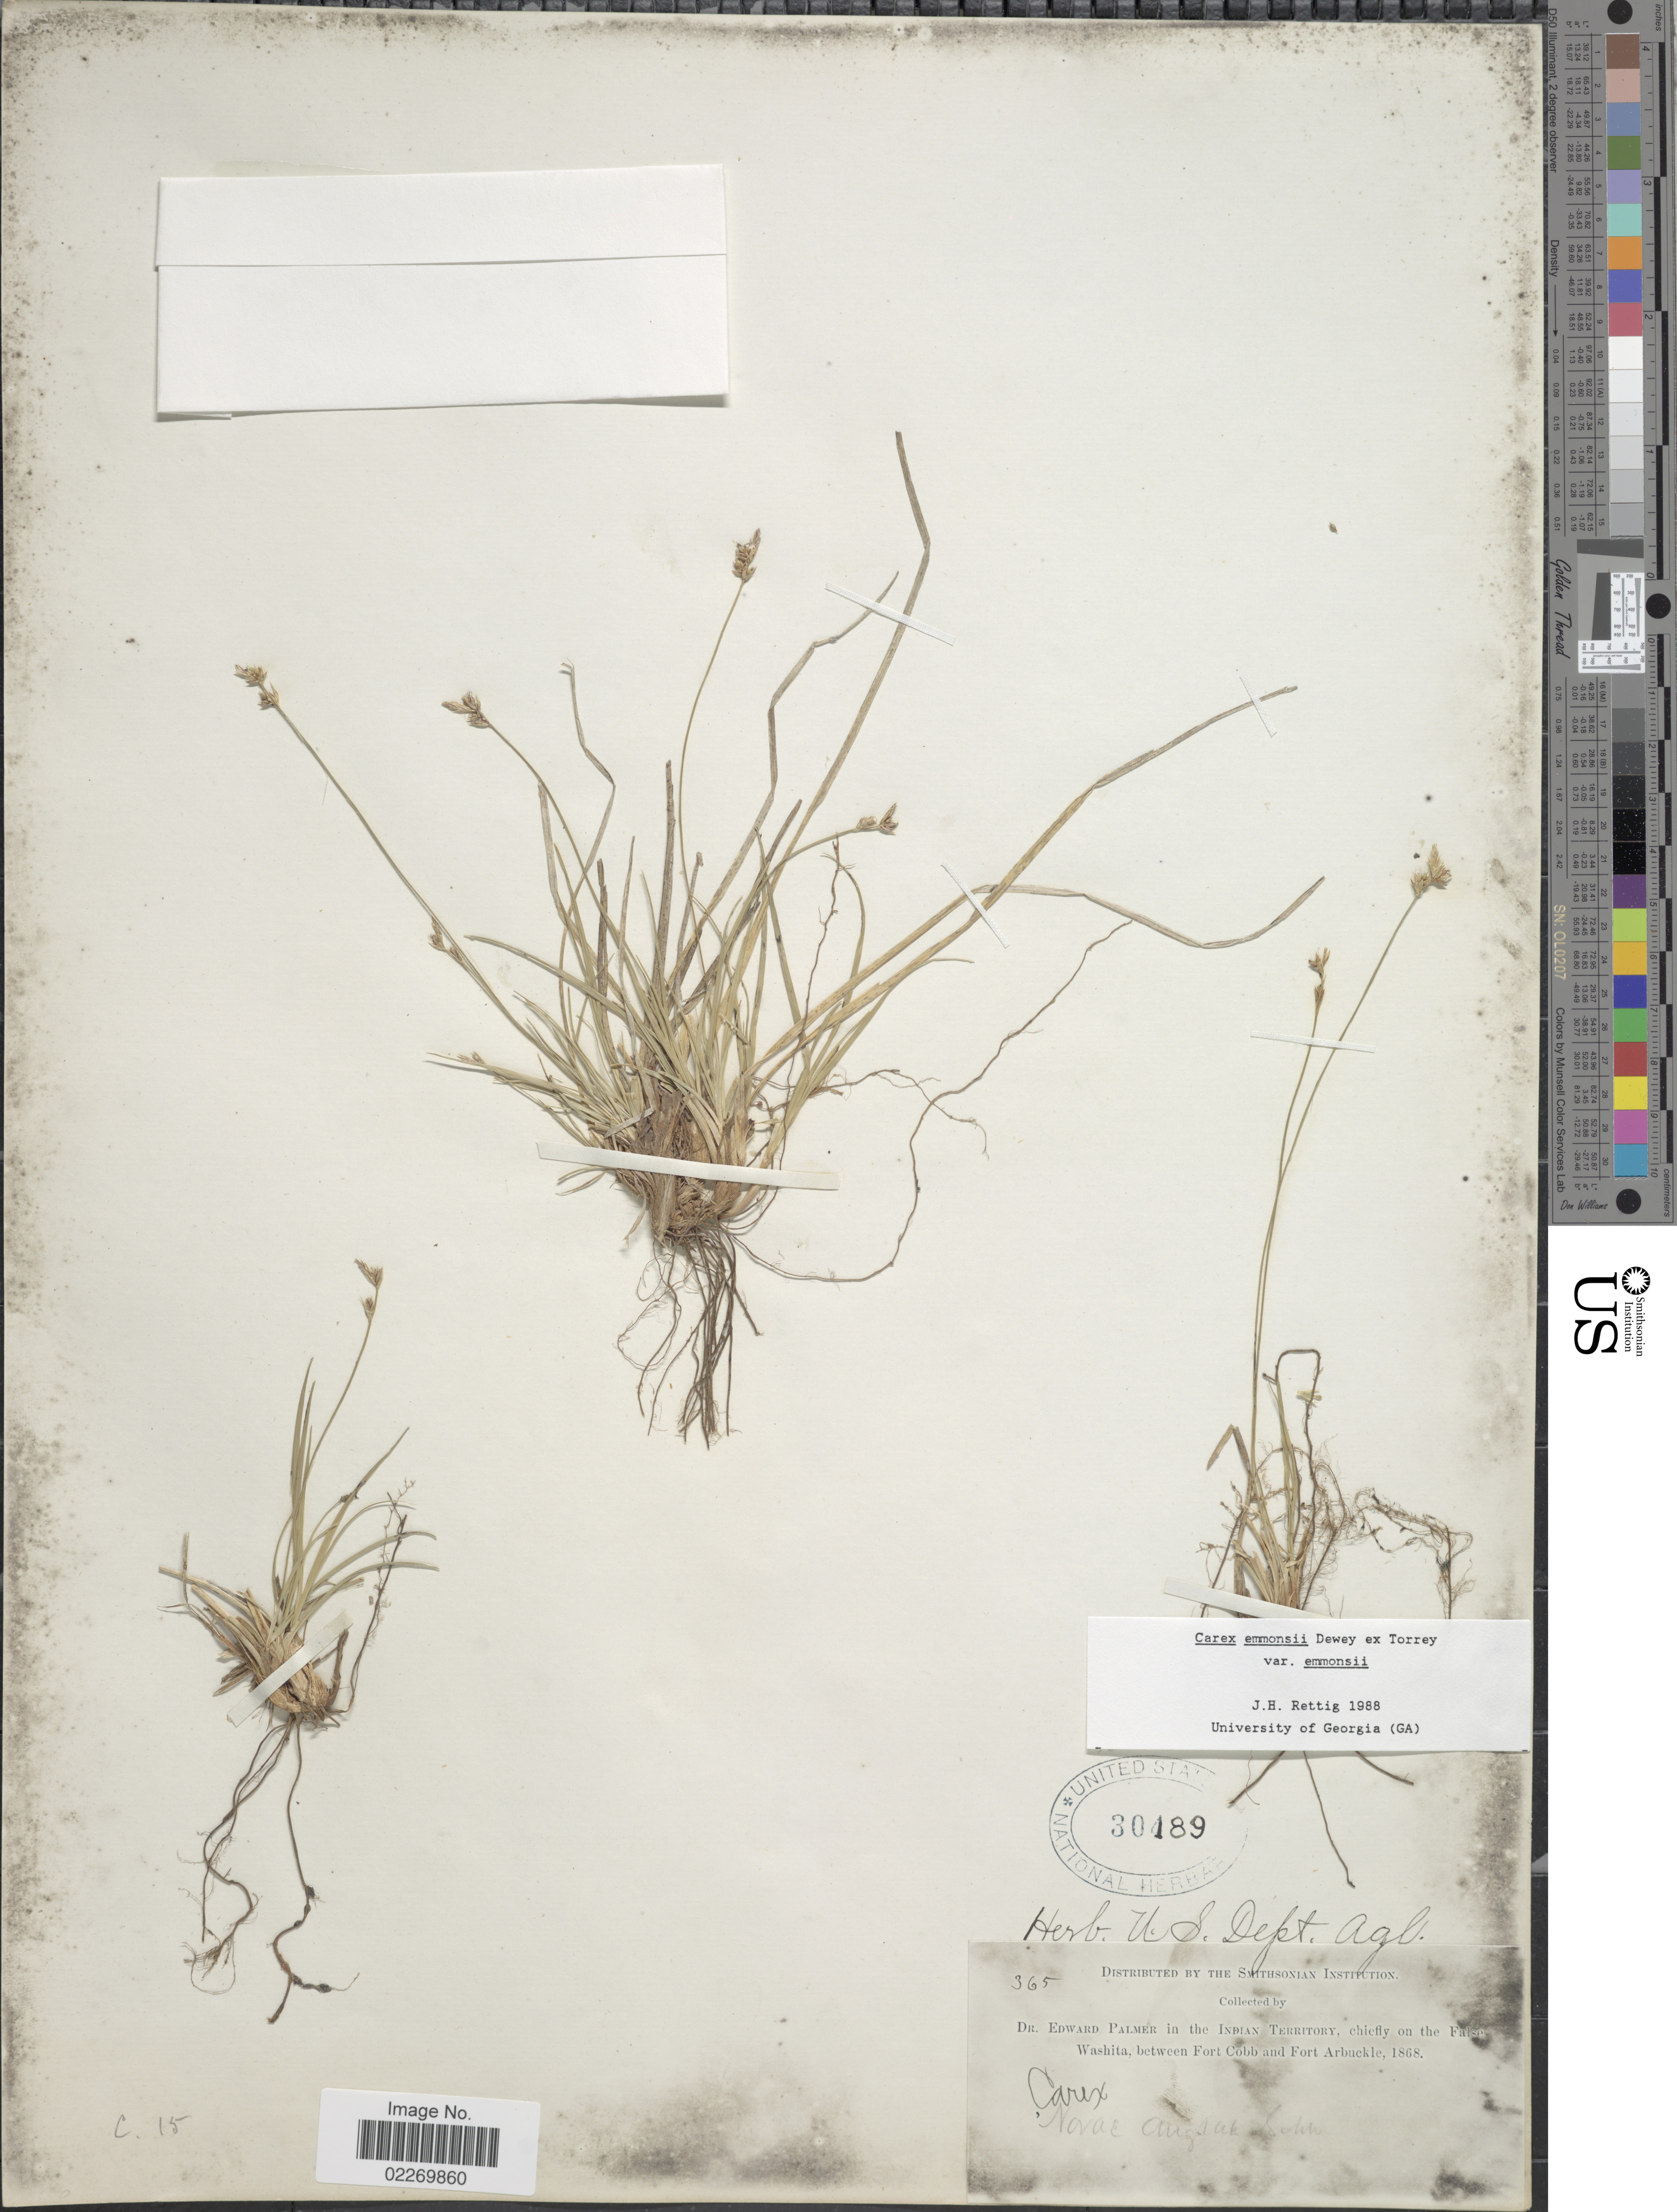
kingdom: Plantae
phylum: Tracheophyta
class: Liliopsida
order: Poales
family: Cyperaceae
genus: Carex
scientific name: Carex emmonsii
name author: Dewey ex Torr.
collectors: E. Palmer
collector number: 365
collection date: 1868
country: United States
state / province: Oklahoma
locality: In the Indian Territory, chiefly on the False Washita, between Fort Cobb and Fort Arbuckle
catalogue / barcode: US 30489